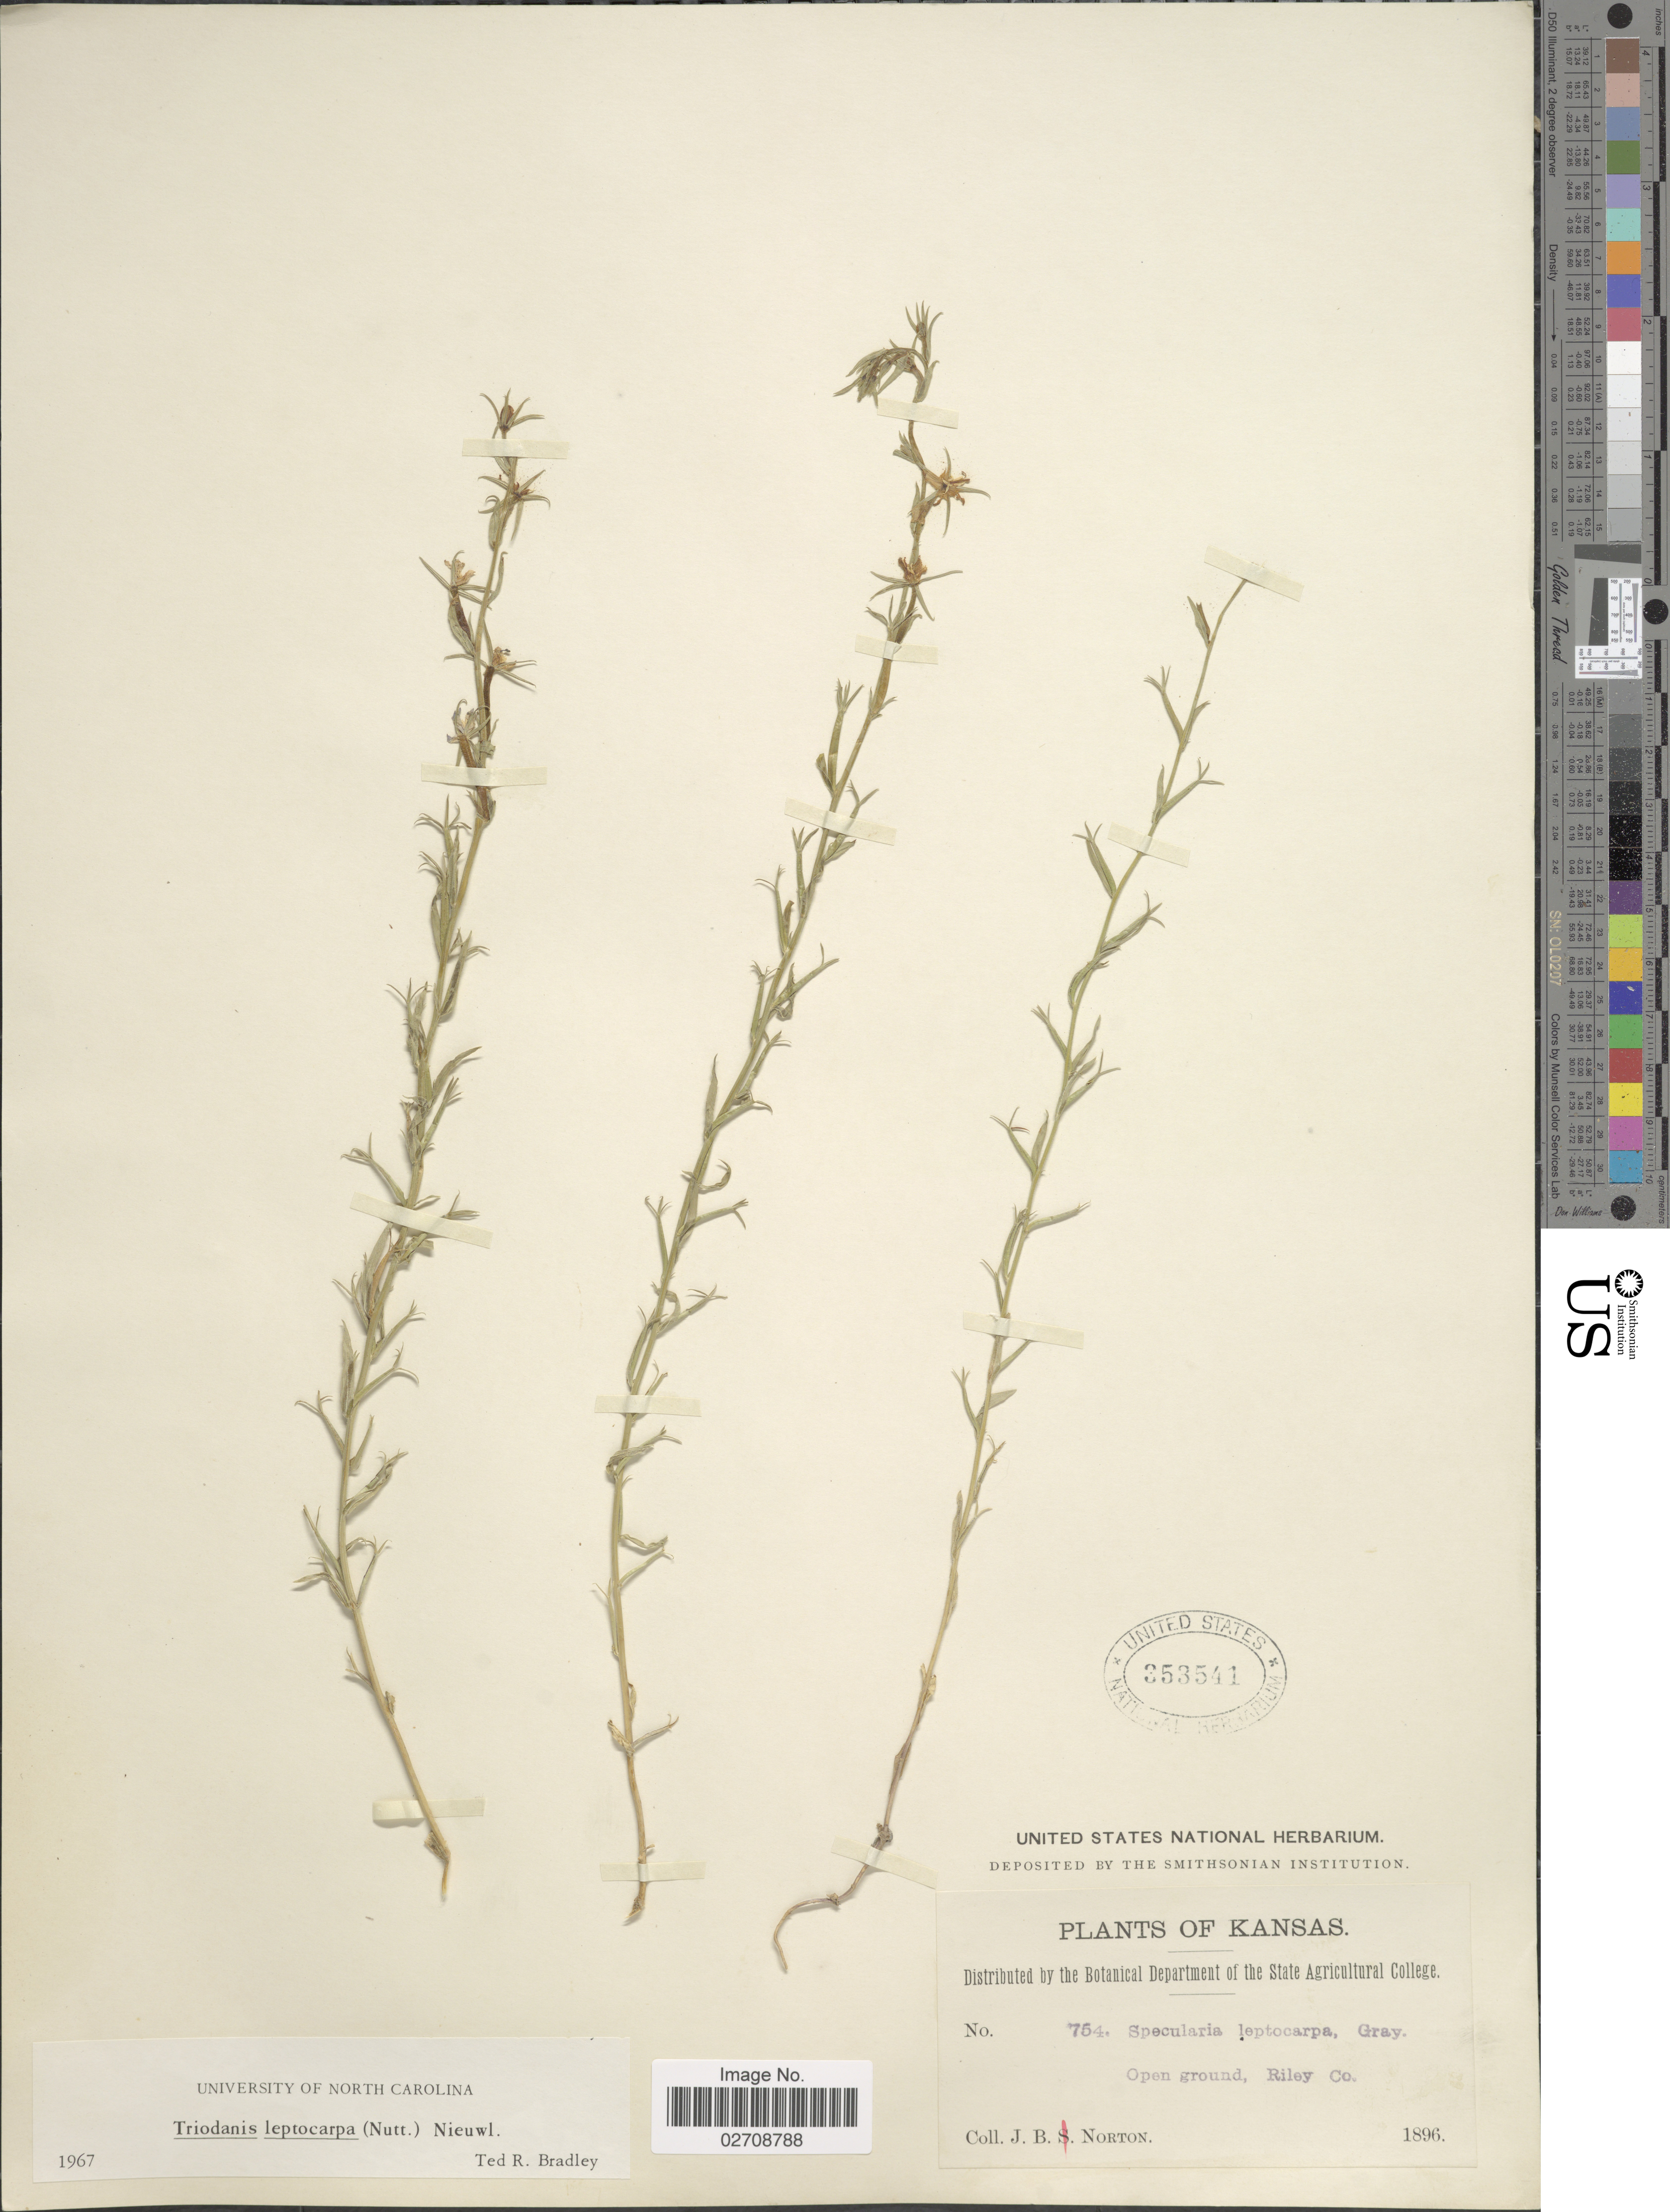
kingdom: Plantae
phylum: Tracheophyta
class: Magnoliopsida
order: Asterales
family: Campanulaceae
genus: Triodanis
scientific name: Triodanis leptocarpa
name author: Nieuwl.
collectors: J. B. Norton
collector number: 754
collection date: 1896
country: United States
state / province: Kansas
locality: Open ground, Riley Co.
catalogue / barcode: US 353541